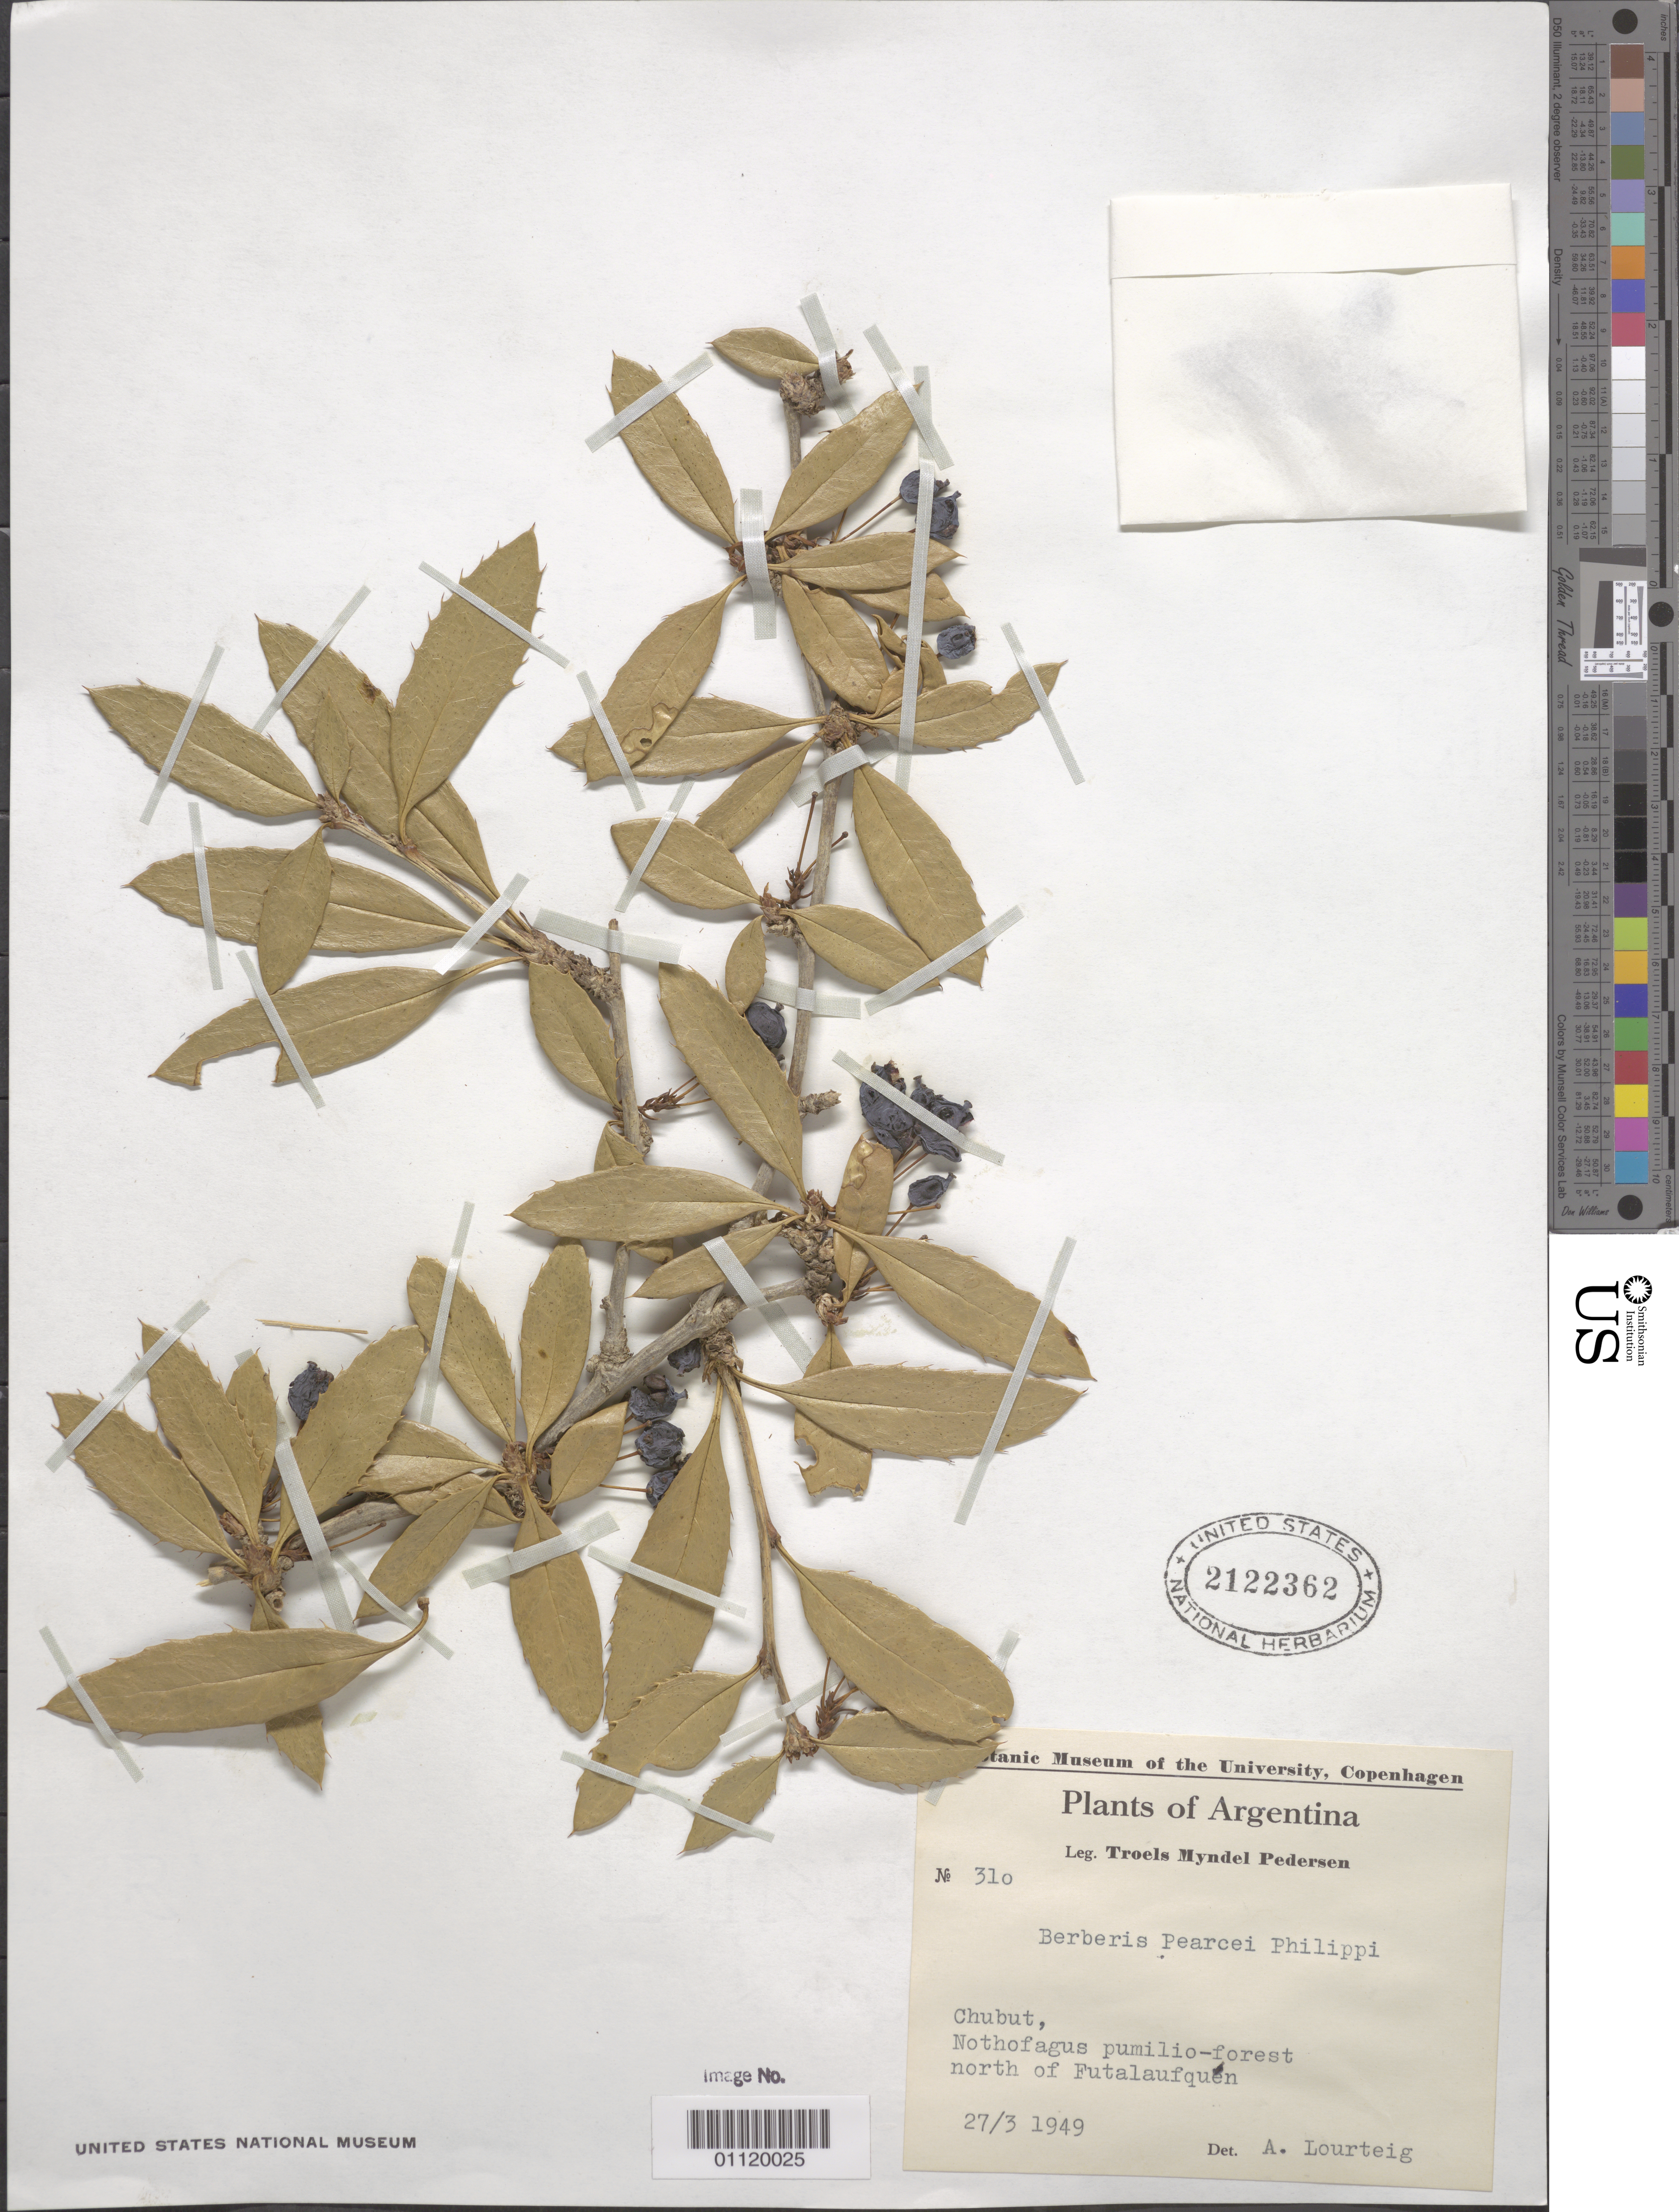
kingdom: Plantae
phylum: Tracheophyta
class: Magnoliopsida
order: Ranunculales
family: Berberidaceae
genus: Berberis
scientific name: Berberis pearcei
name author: Phil.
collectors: T. M. Pedersen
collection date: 1949-03-27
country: Argentina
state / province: Chubut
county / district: Futaleufu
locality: Nothofagus pumilio forest, north of Futalaufquen.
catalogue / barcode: US 2122362